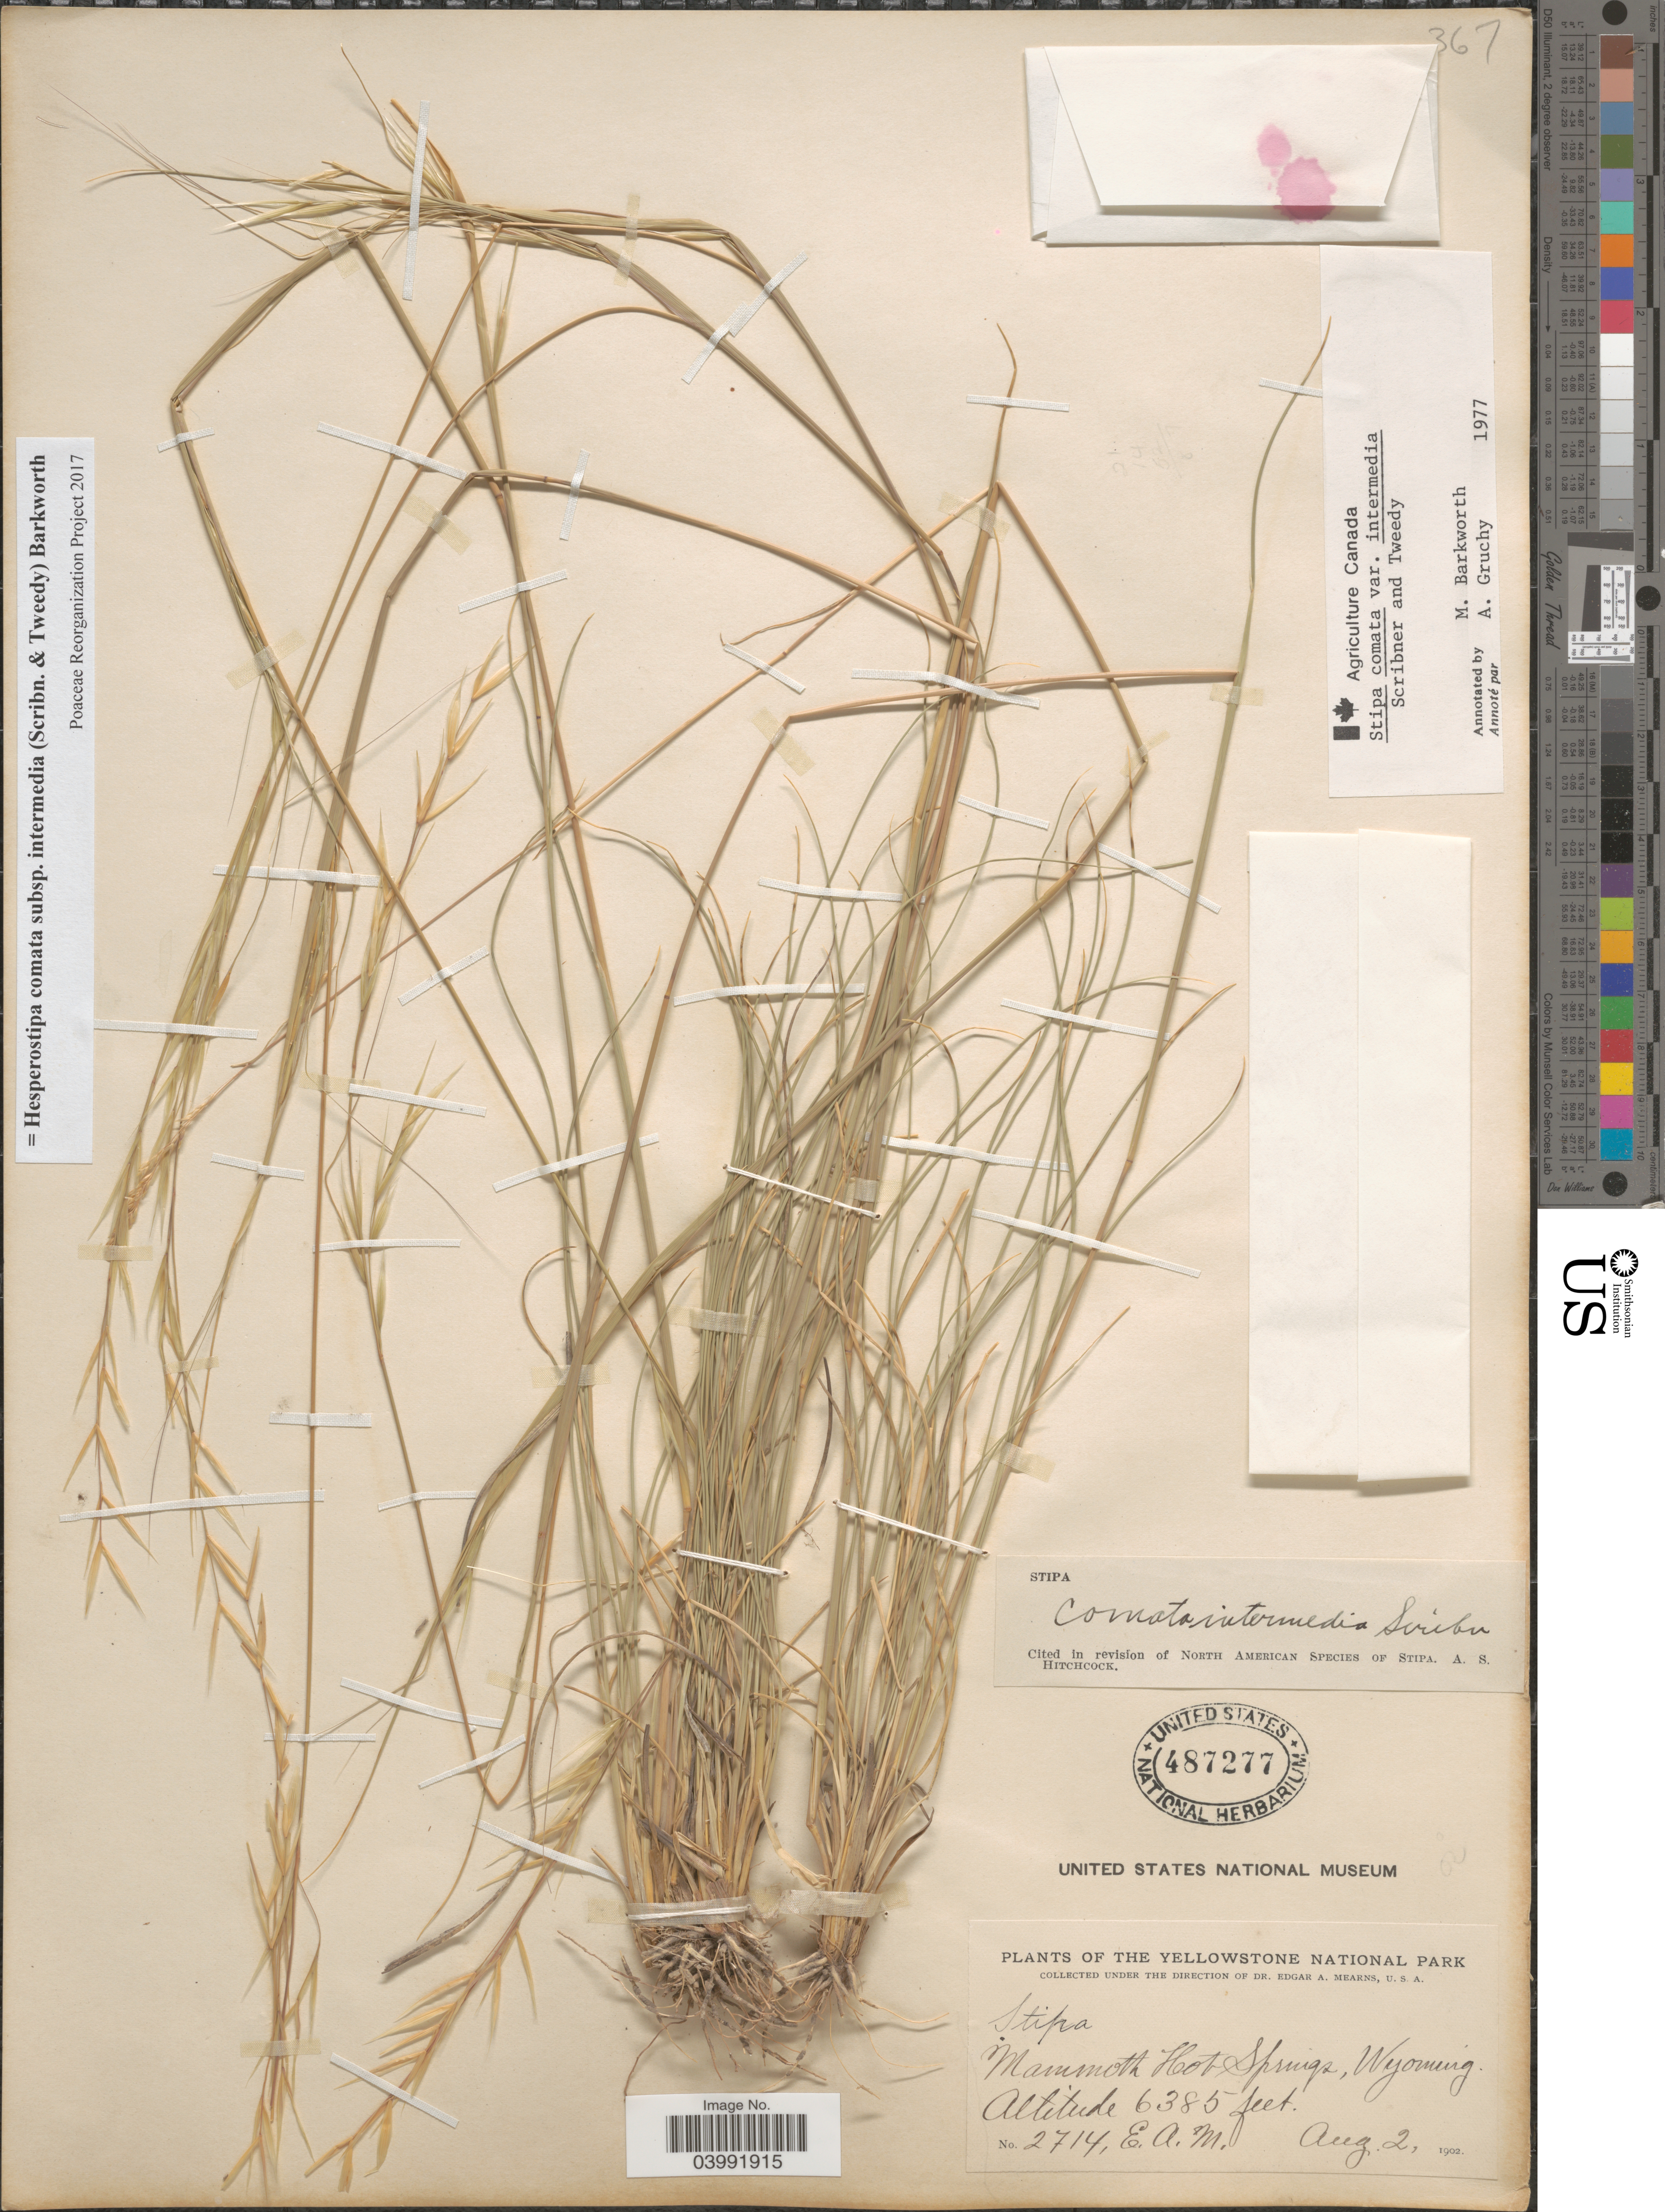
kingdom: Plantae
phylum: Tracheophyta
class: Liliopsida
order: Poales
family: Poaceae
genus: Hesperostipa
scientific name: Hesperostipa comata subsp. intermedia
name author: (Scribn. & Tweedy) Barkworth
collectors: E. A. Mearns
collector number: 2714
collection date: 1902-08-02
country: United States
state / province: Wyoming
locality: Yellowstone National Park. Mammoth Hot Springs.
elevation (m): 1946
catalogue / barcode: US 487277